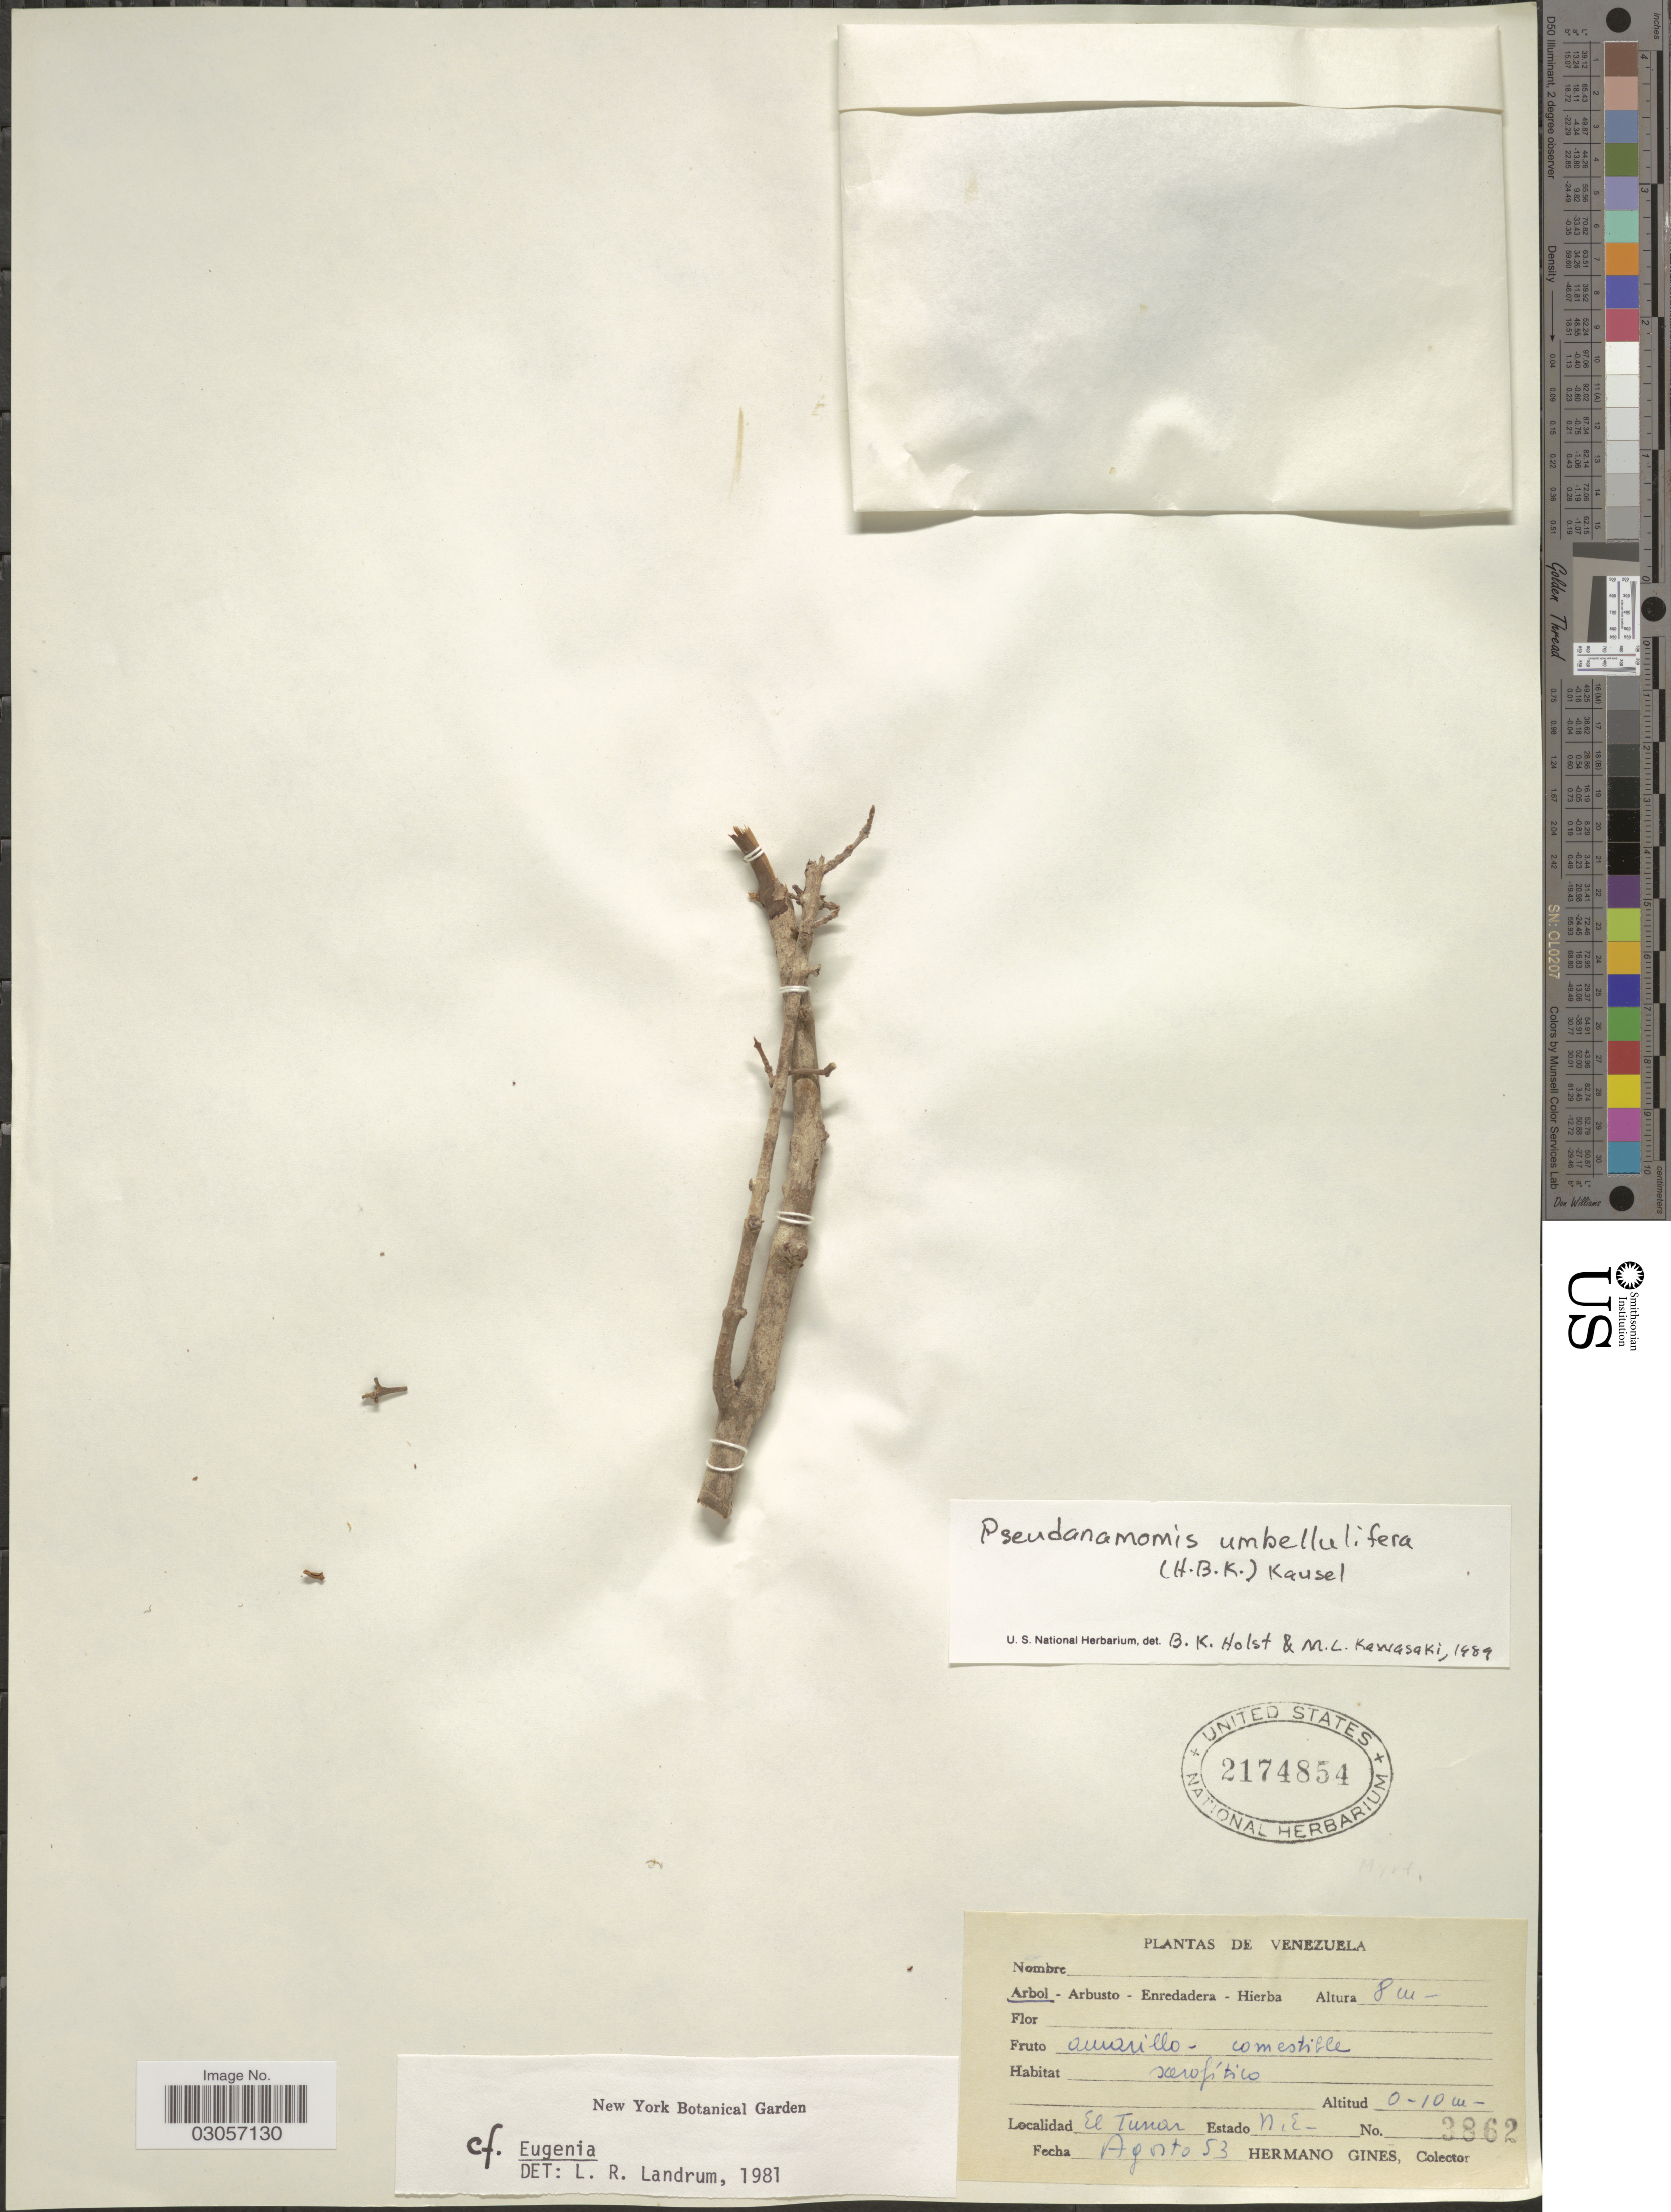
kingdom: Plantae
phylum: Tracheophyta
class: Magnoliopsida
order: Myrtales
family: Myrtaceae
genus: Eugenia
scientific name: Eugenia umbellulifera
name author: (Kunth) Krug & Urb.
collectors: Bro. Gines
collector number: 3862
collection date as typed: Transcribed d/m/y: /8/53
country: Venezuela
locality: El Tunar, N.E.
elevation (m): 0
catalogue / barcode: US 2174854